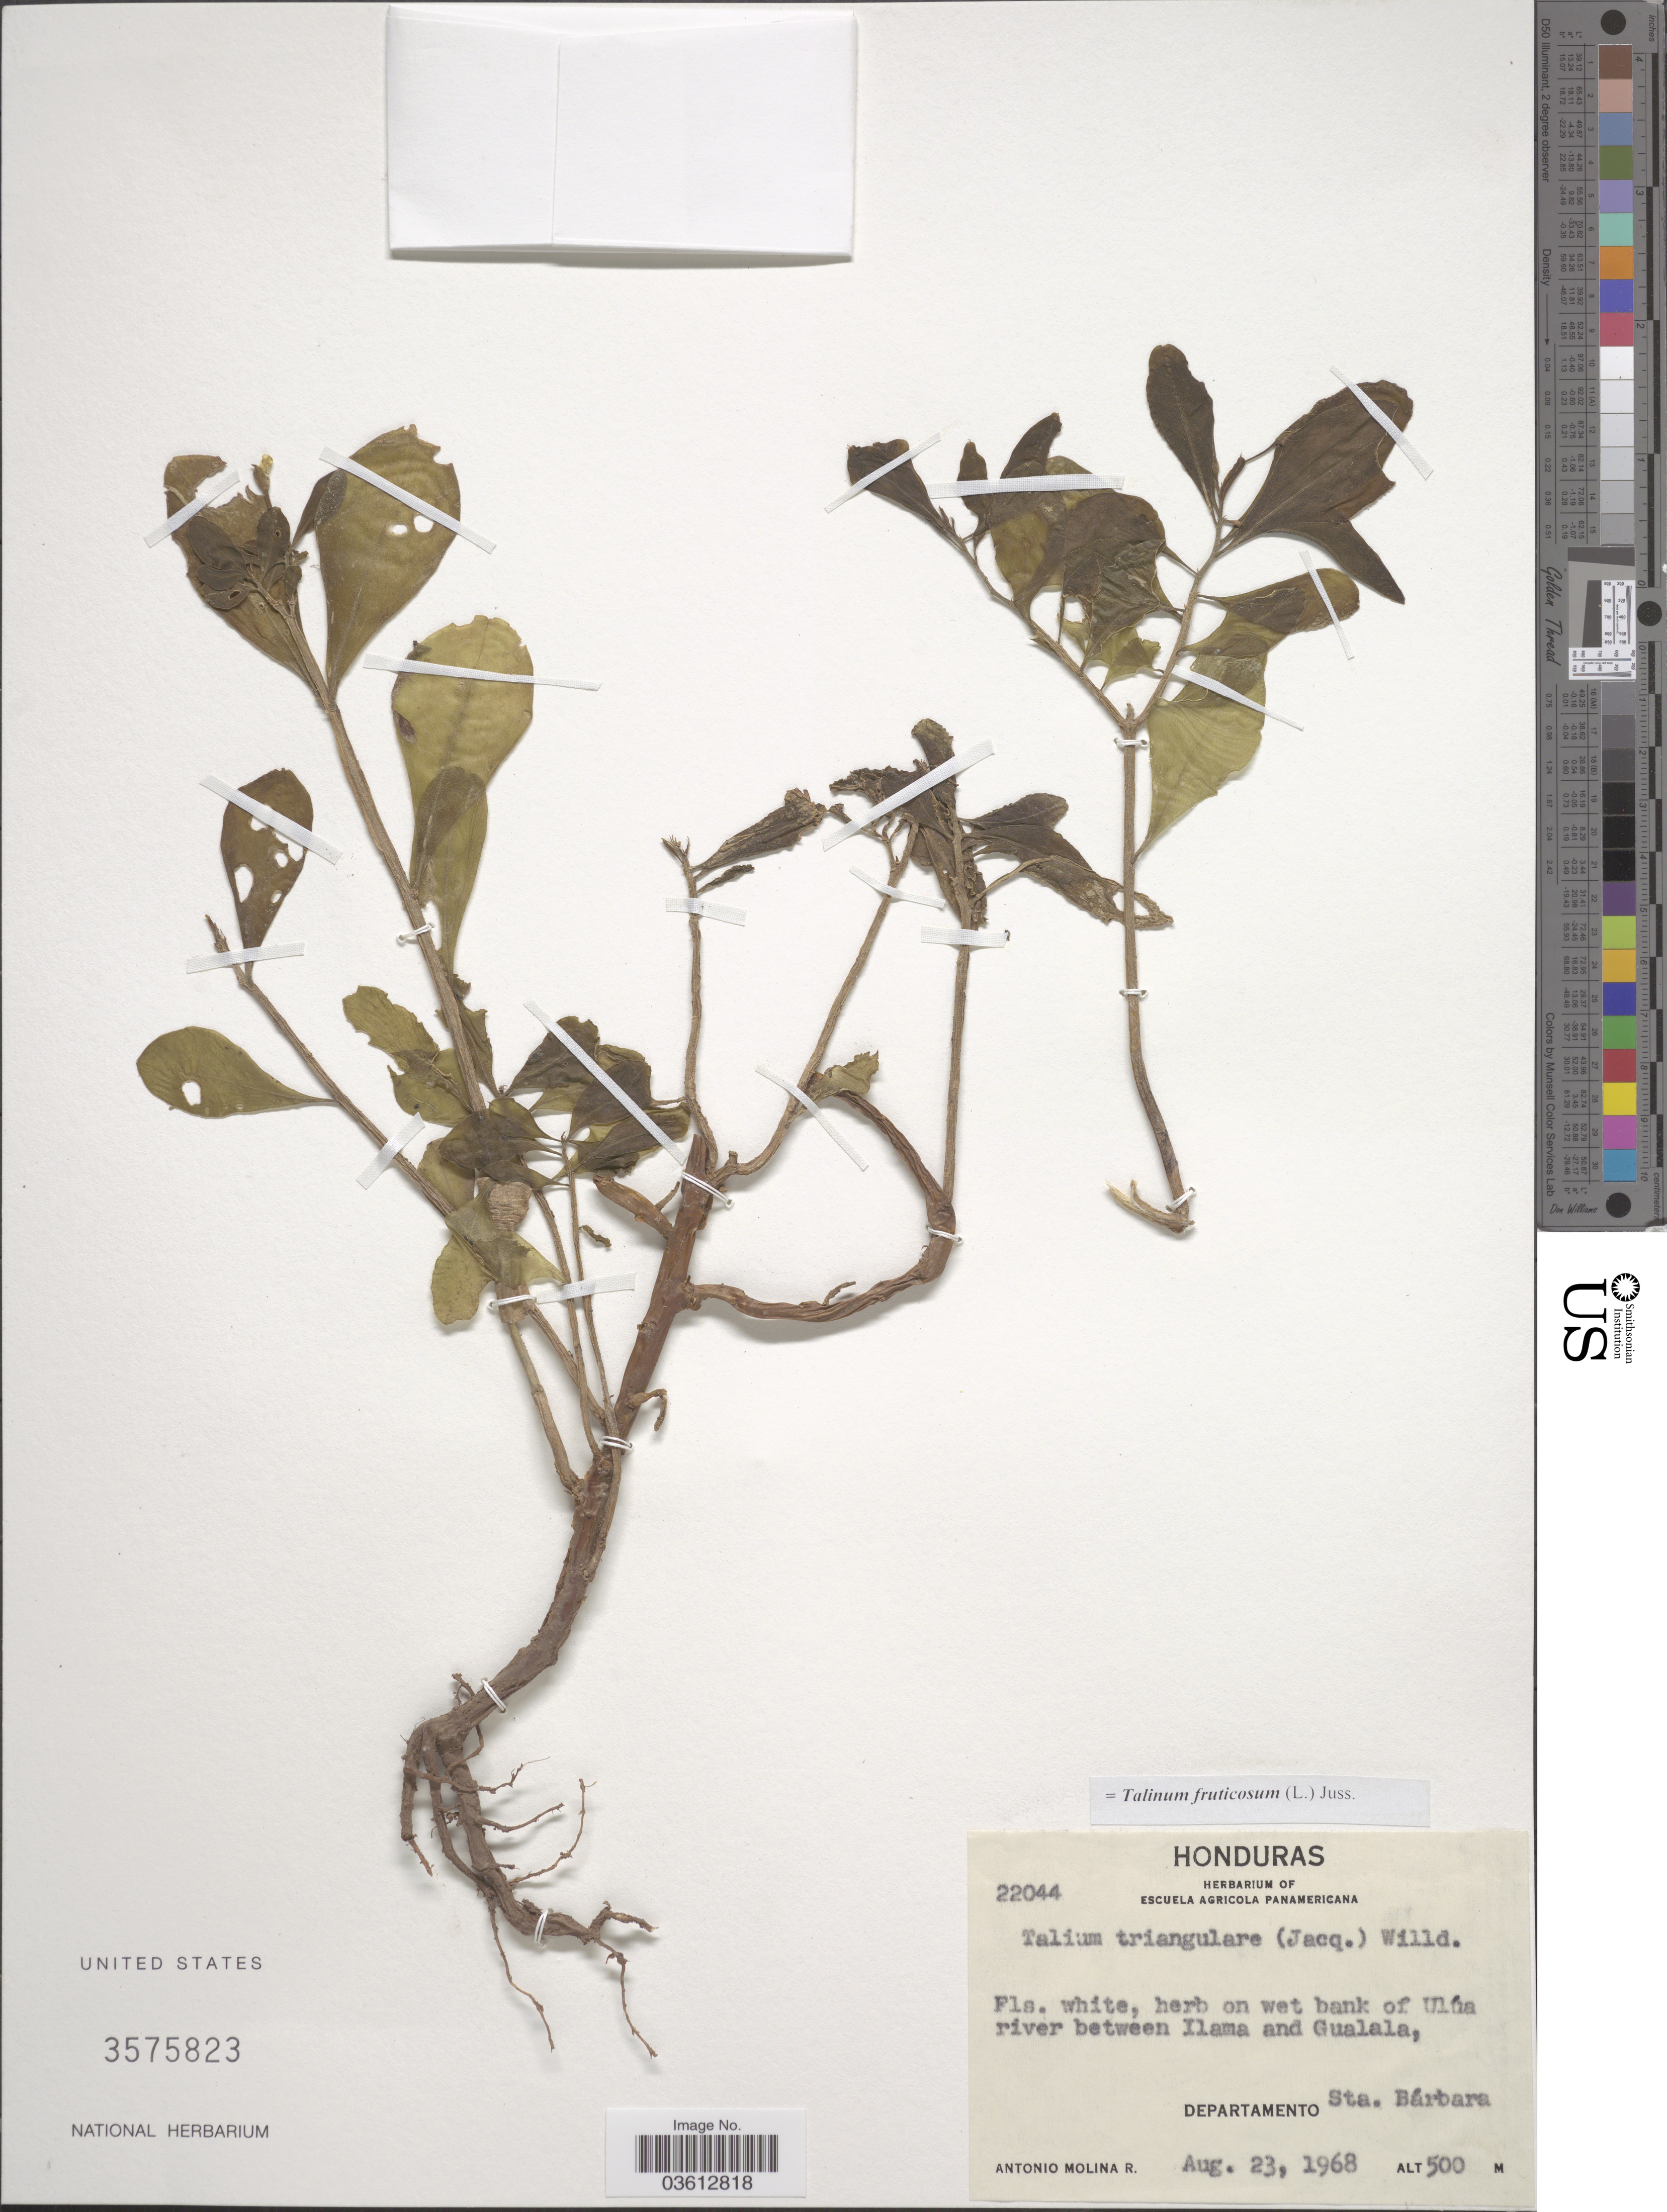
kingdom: Plantae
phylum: Tracheophyta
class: Magnoliopsida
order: Caryophyllales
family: Talinaceae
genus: Talinum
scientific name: Talinum fruticosum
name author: (L.) Juss.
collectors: A. Molina R.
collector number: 22044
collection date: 1968-08-23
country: Honduras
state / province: Santa Bárbara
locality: On wet bank of Ulúa river between Ilama and Gualala, Departamento Sta. Bárbara.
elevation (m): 500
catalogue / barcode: US 3575823